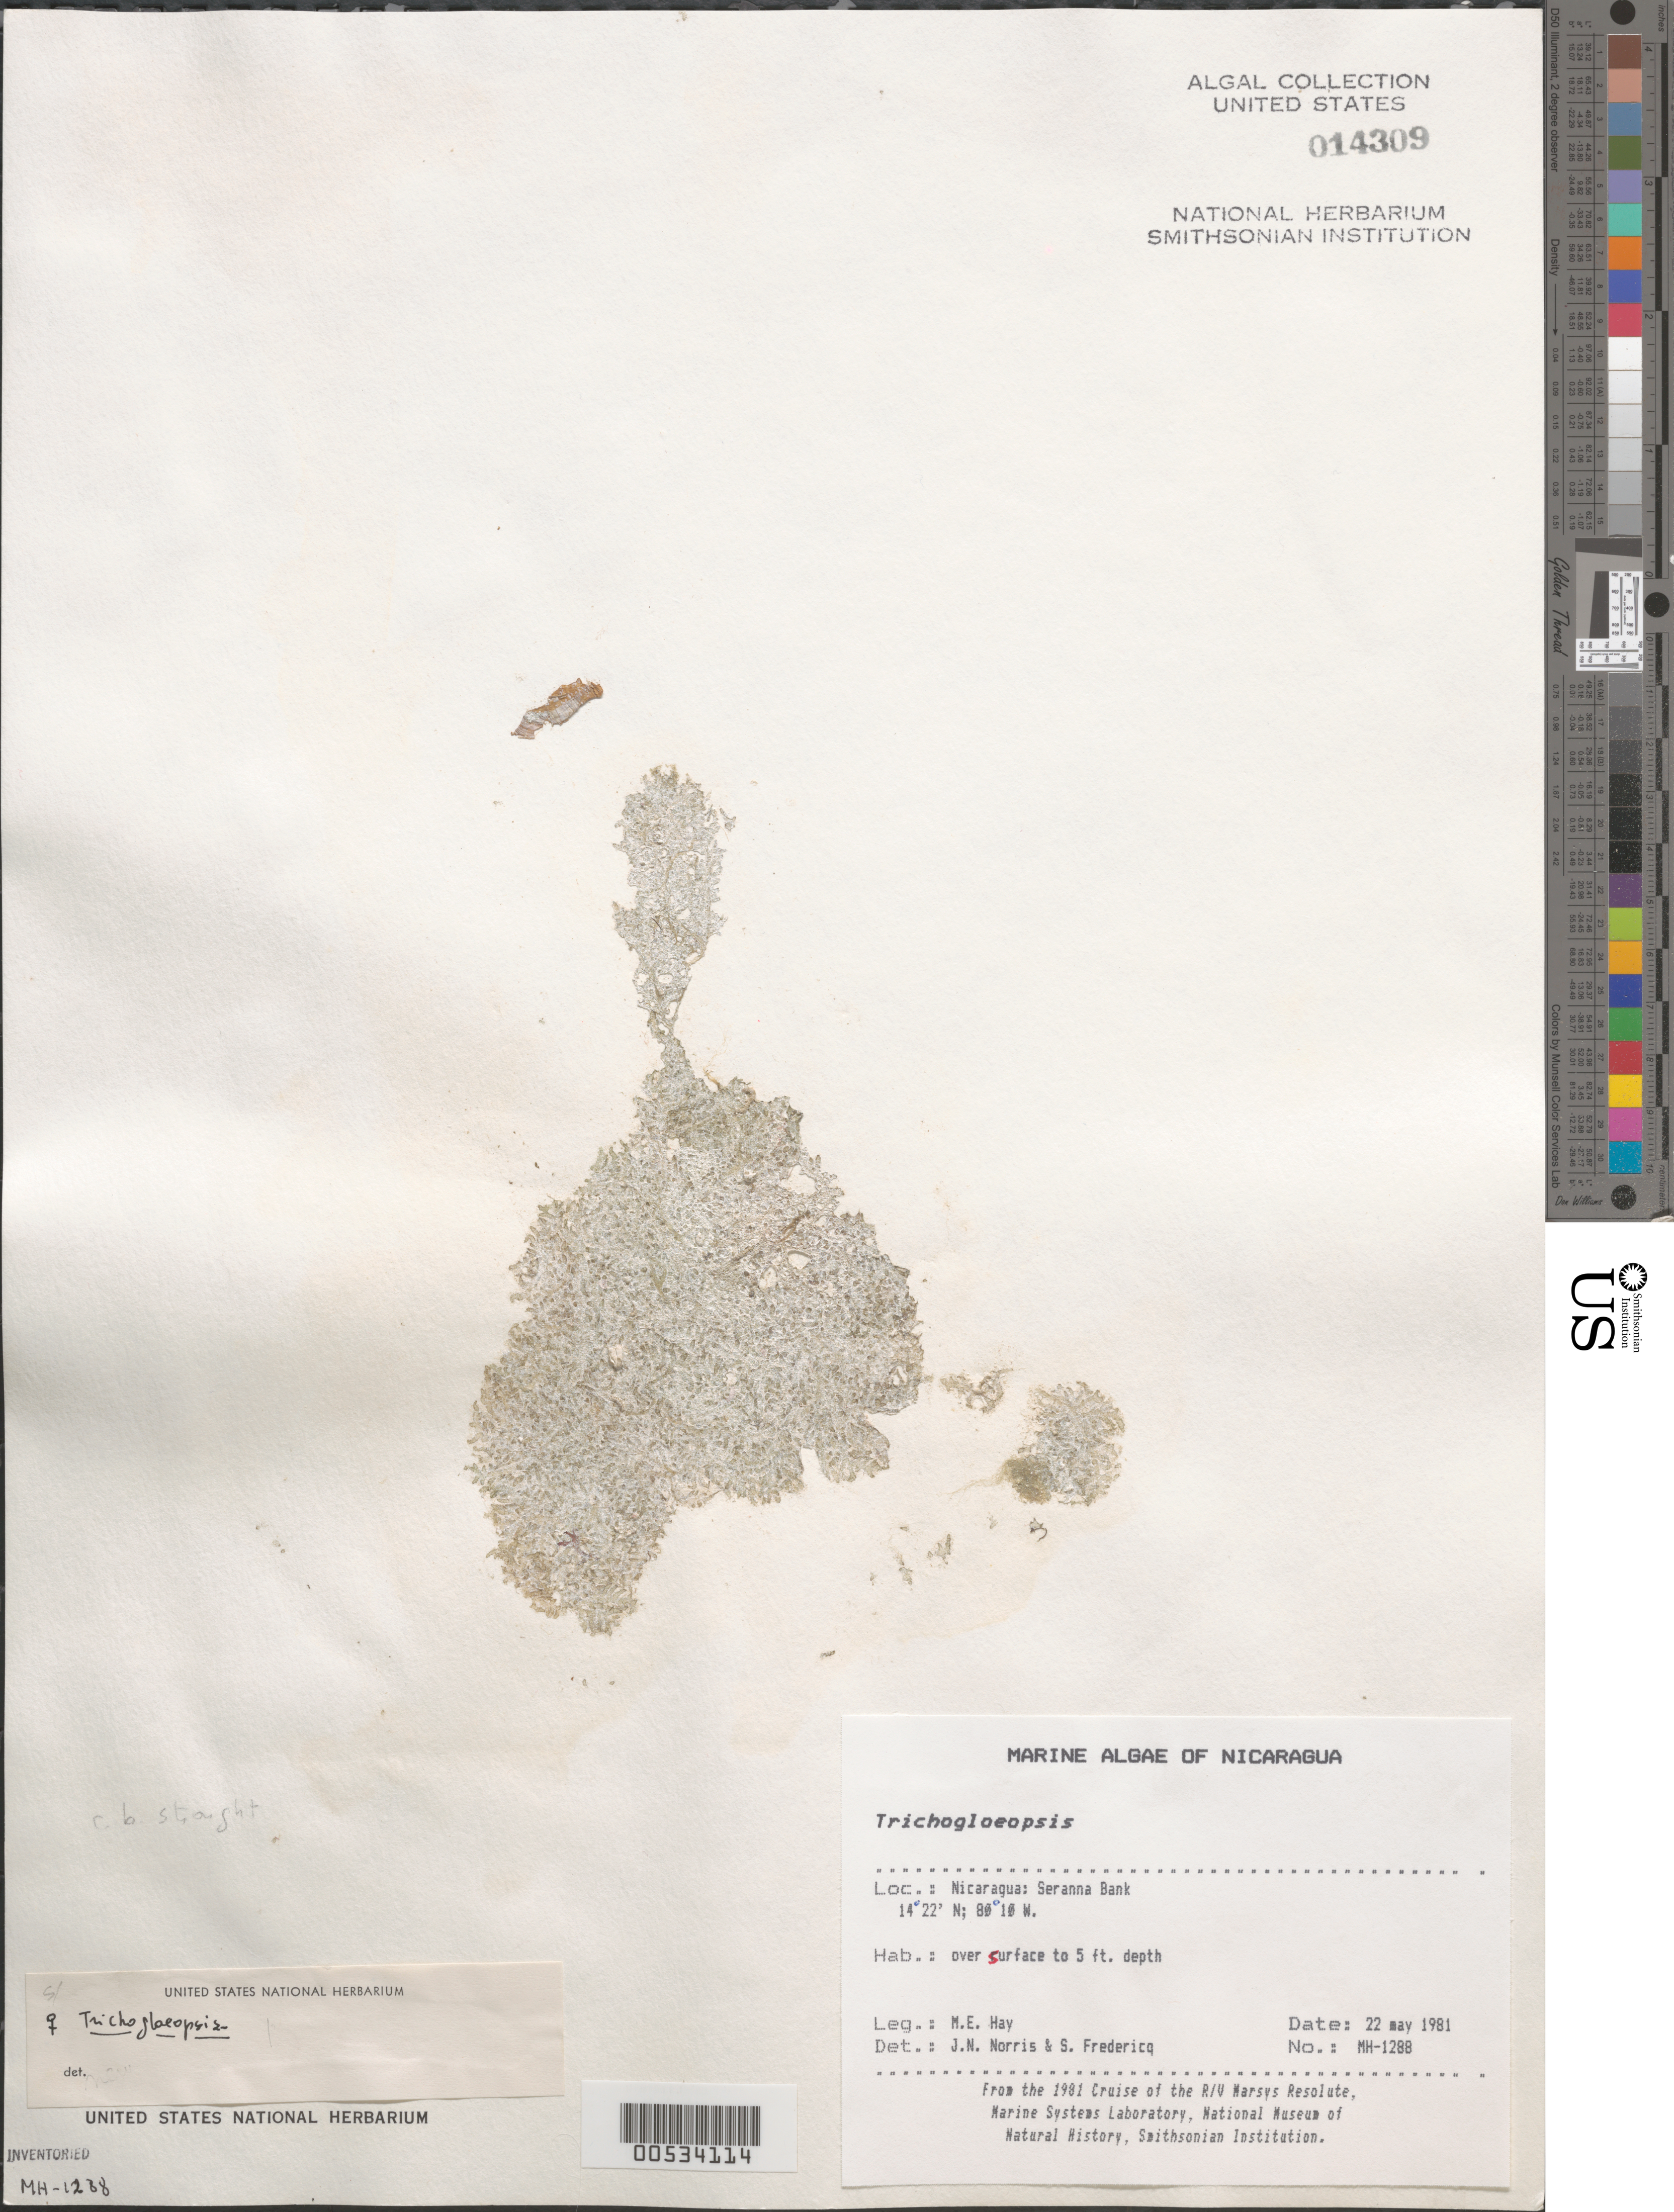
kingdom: Plantae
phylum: Rhodophyta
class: Florideophyceae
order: Nemaliales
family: Liagoraceae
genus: Trichogloeopsis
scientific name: Trichogloeopsis sp.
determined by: Norris, J. N.; Fredericq, S.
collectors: M. E. Hay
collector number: MEH-1288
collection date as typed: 22 May 1981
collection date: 1981-05-22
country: Nicaragua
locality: Seranna bank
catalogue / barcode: US 14309